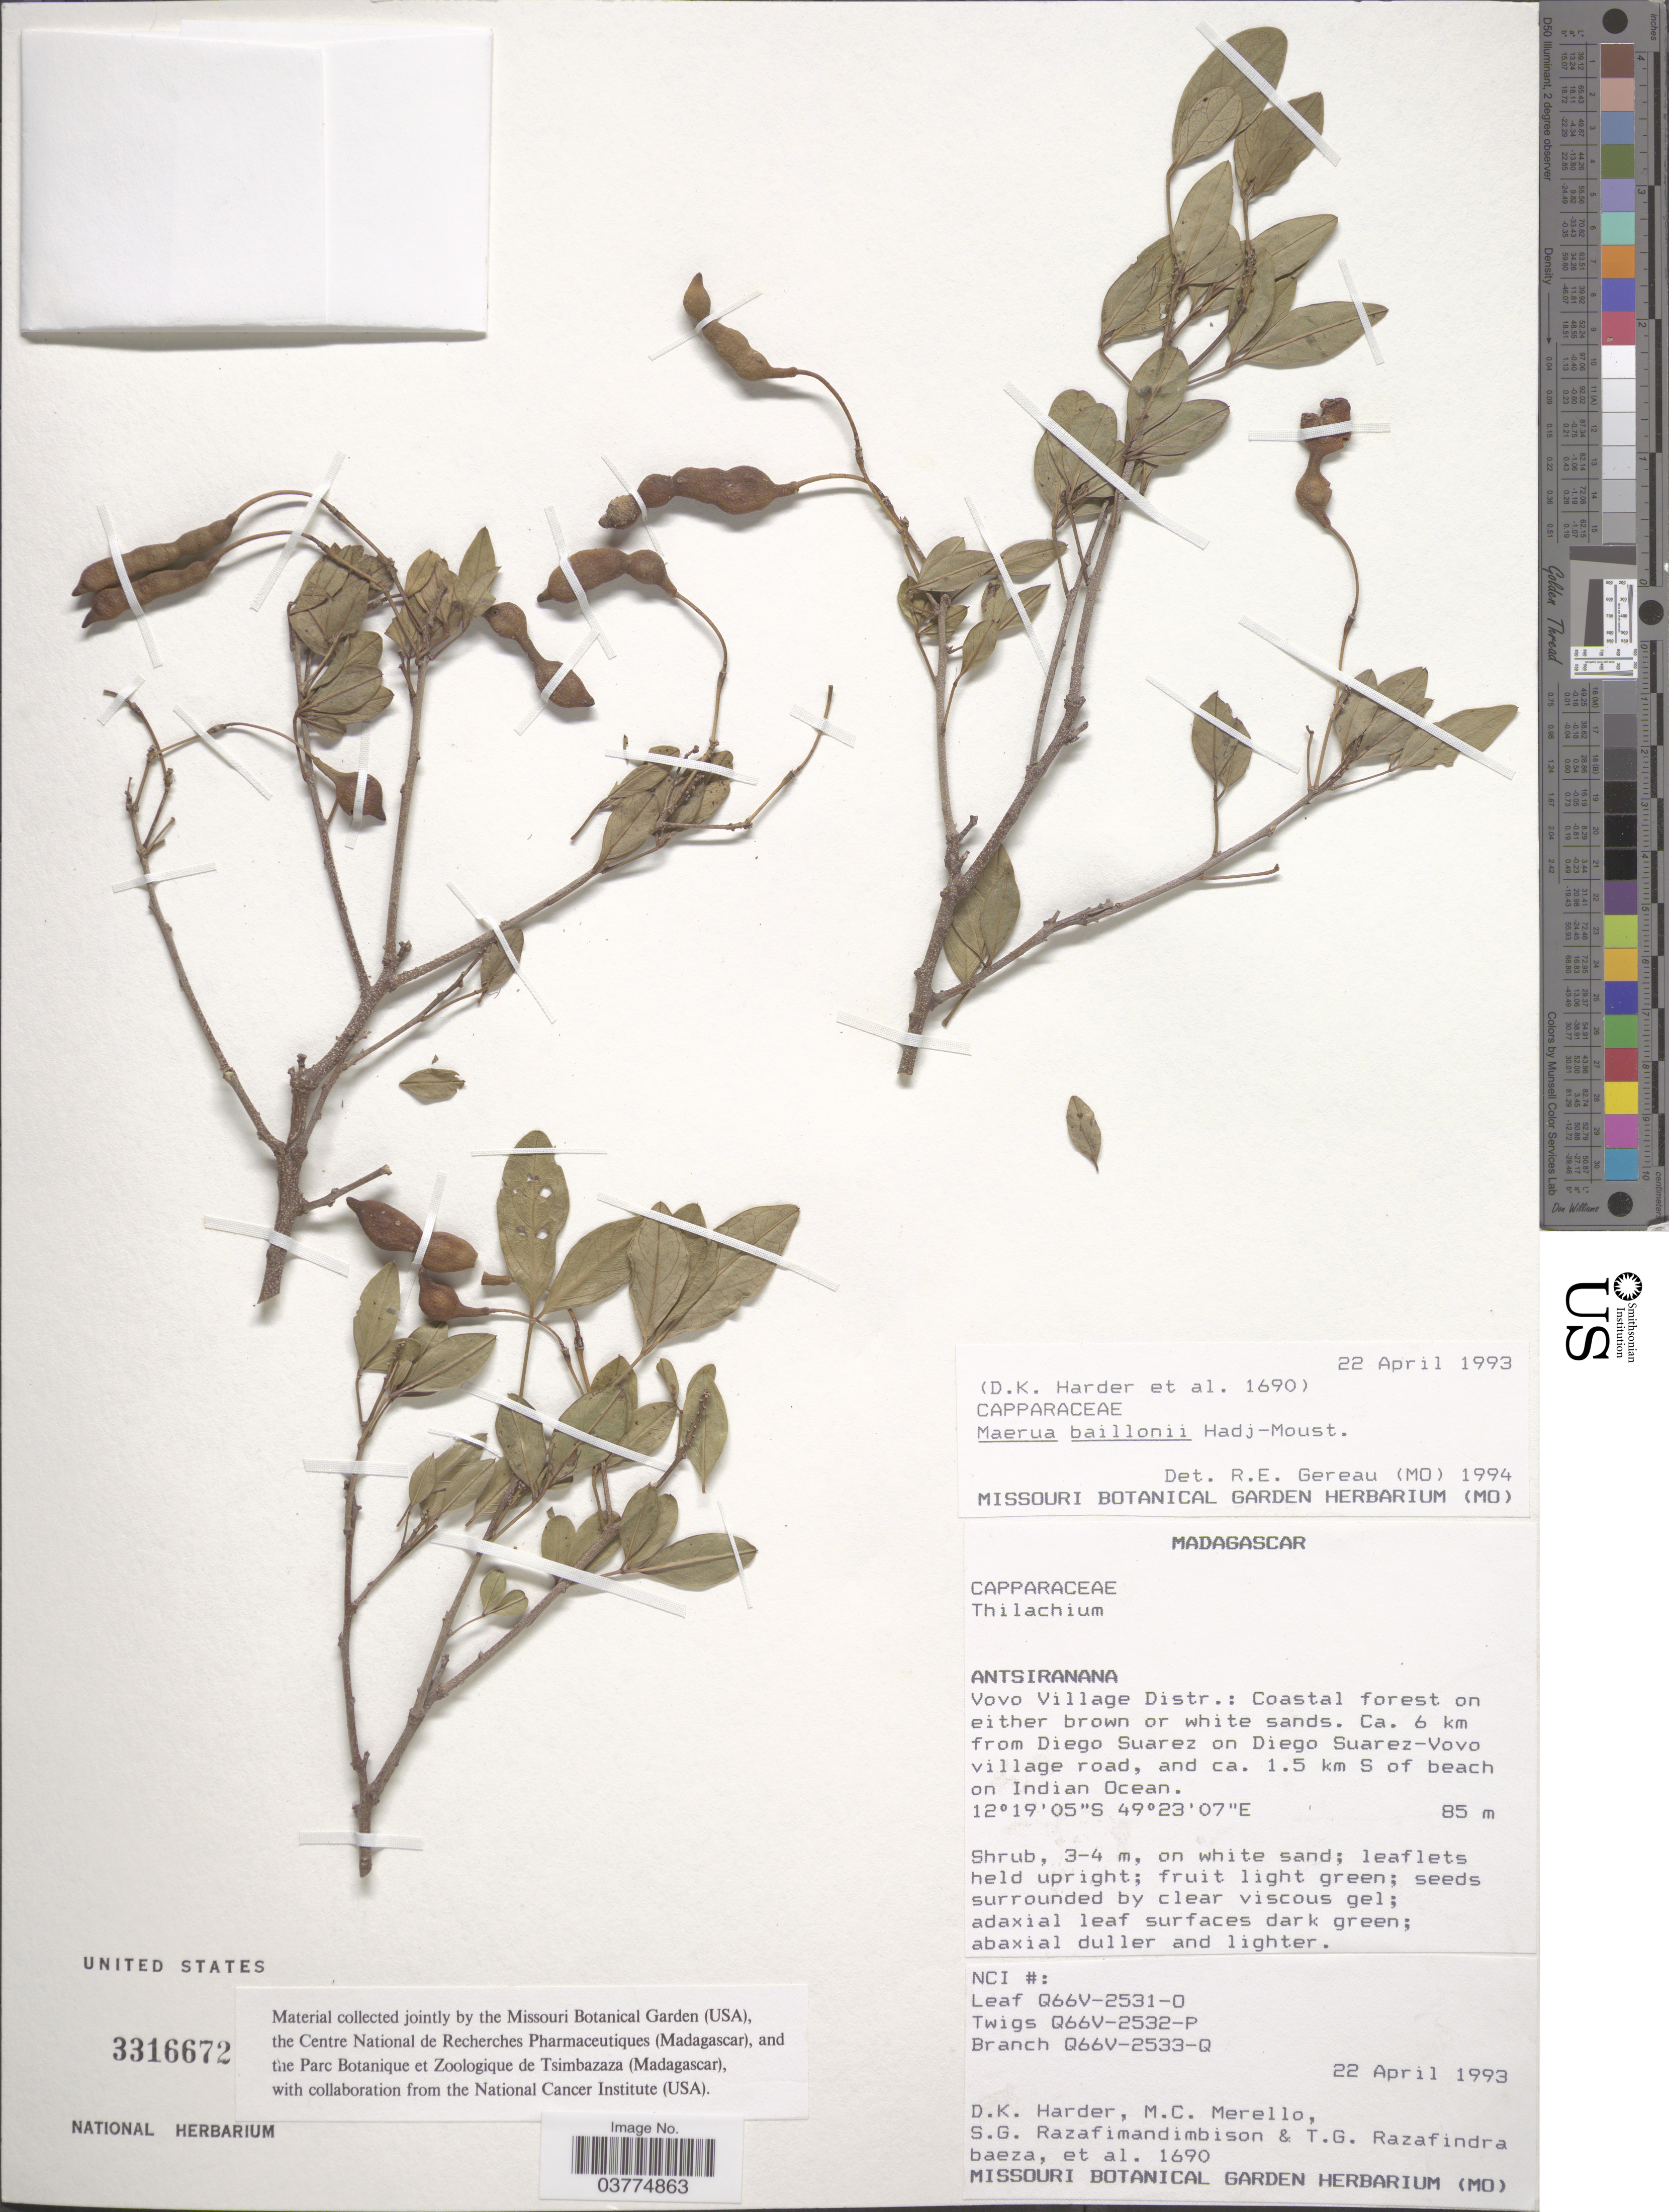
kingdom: Plantae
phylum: Tracheophyta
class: Magnoliopsida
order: Brassicales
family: Capparaceae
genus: Maerua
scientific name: Maerua baillonii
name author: Hadj-Moust.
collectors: D. Harder, M. Merello, S. G. Razafimandimbison, T. Razafindrabaeza & et al.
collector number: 1690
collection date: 1993-04-22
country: Madagascar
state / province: Diana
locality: Vovo Village Distr. Ca. 6 km from Diego Suarez on Diego Suarez-Vovo village road, and ca. 1.5 km S of beach on Indian Ocean.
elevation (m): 85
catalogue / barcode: US 3316672